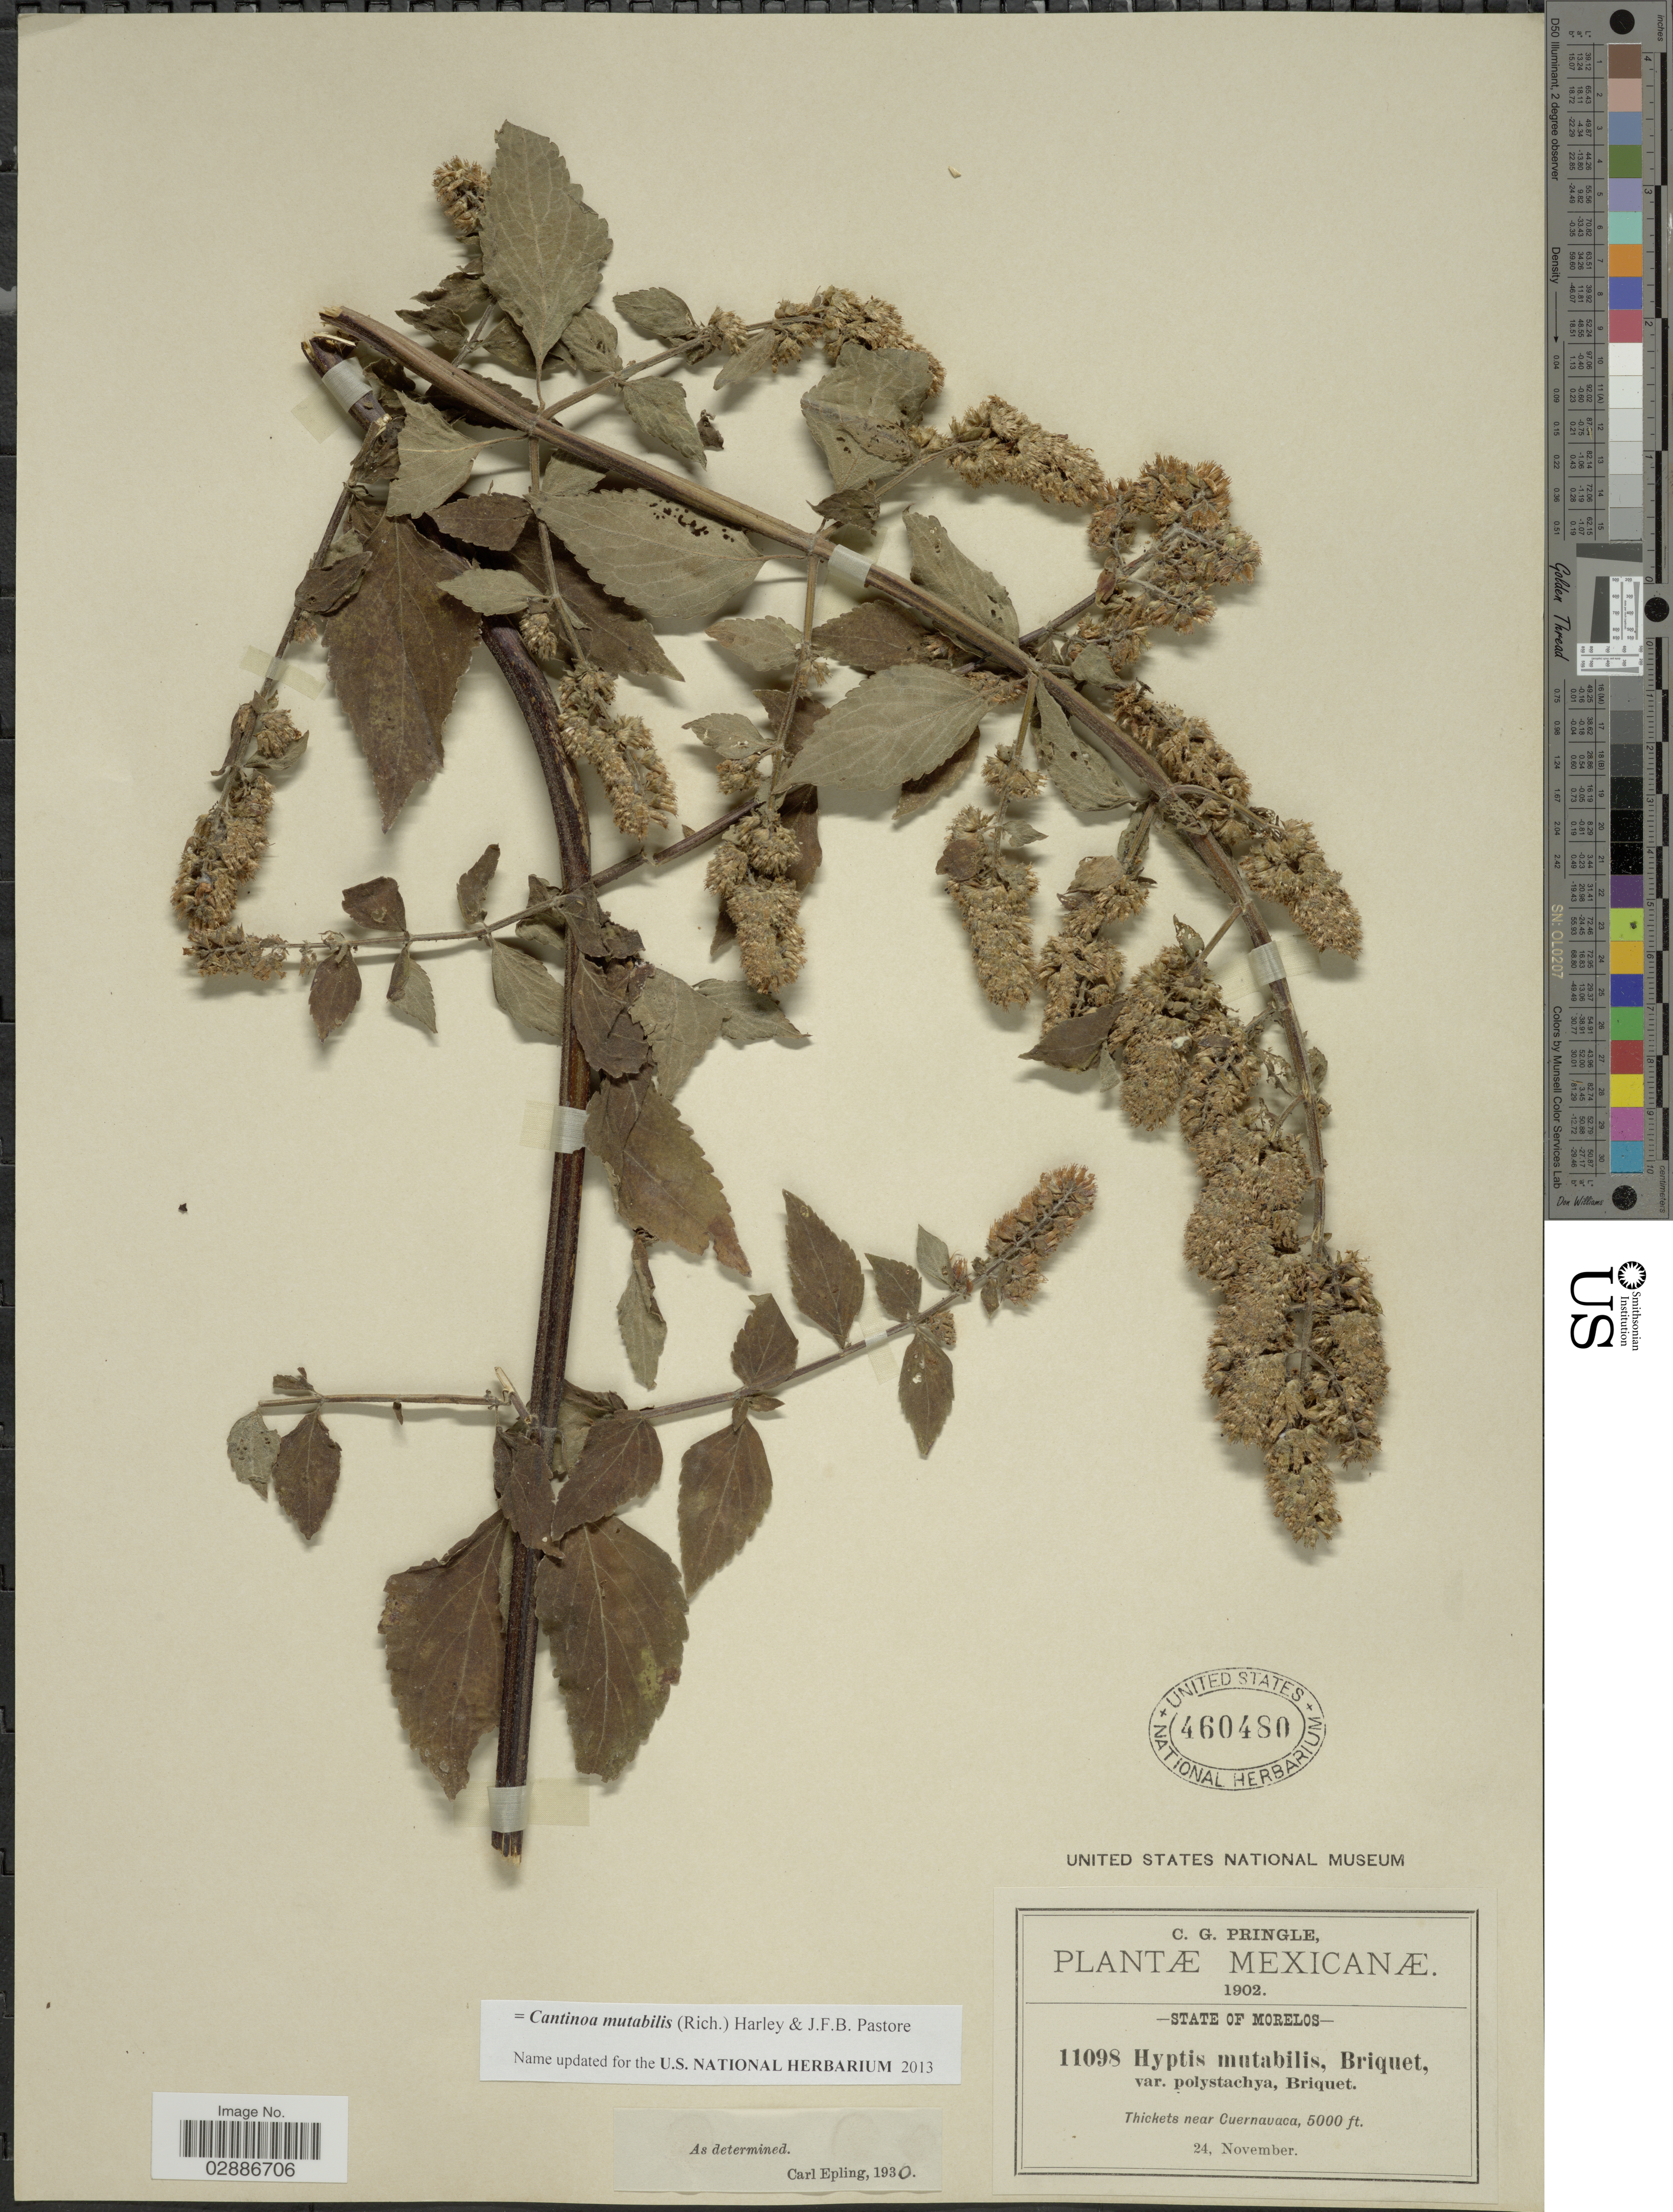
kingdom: Plantae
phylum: Tracheophyta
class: Magnoliopsida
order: Lamiales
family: Lamiaceae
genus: Cantinoa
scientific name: Cantinoa mutabilis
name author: (Epling) Harley & J.F.B. Pastore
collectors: C. G. Pringle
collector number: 11098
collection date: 1902-11-24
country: Mexico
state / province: Morelos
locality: Thickets near Cuernavaca.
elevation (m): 1524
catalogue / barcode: US 460480